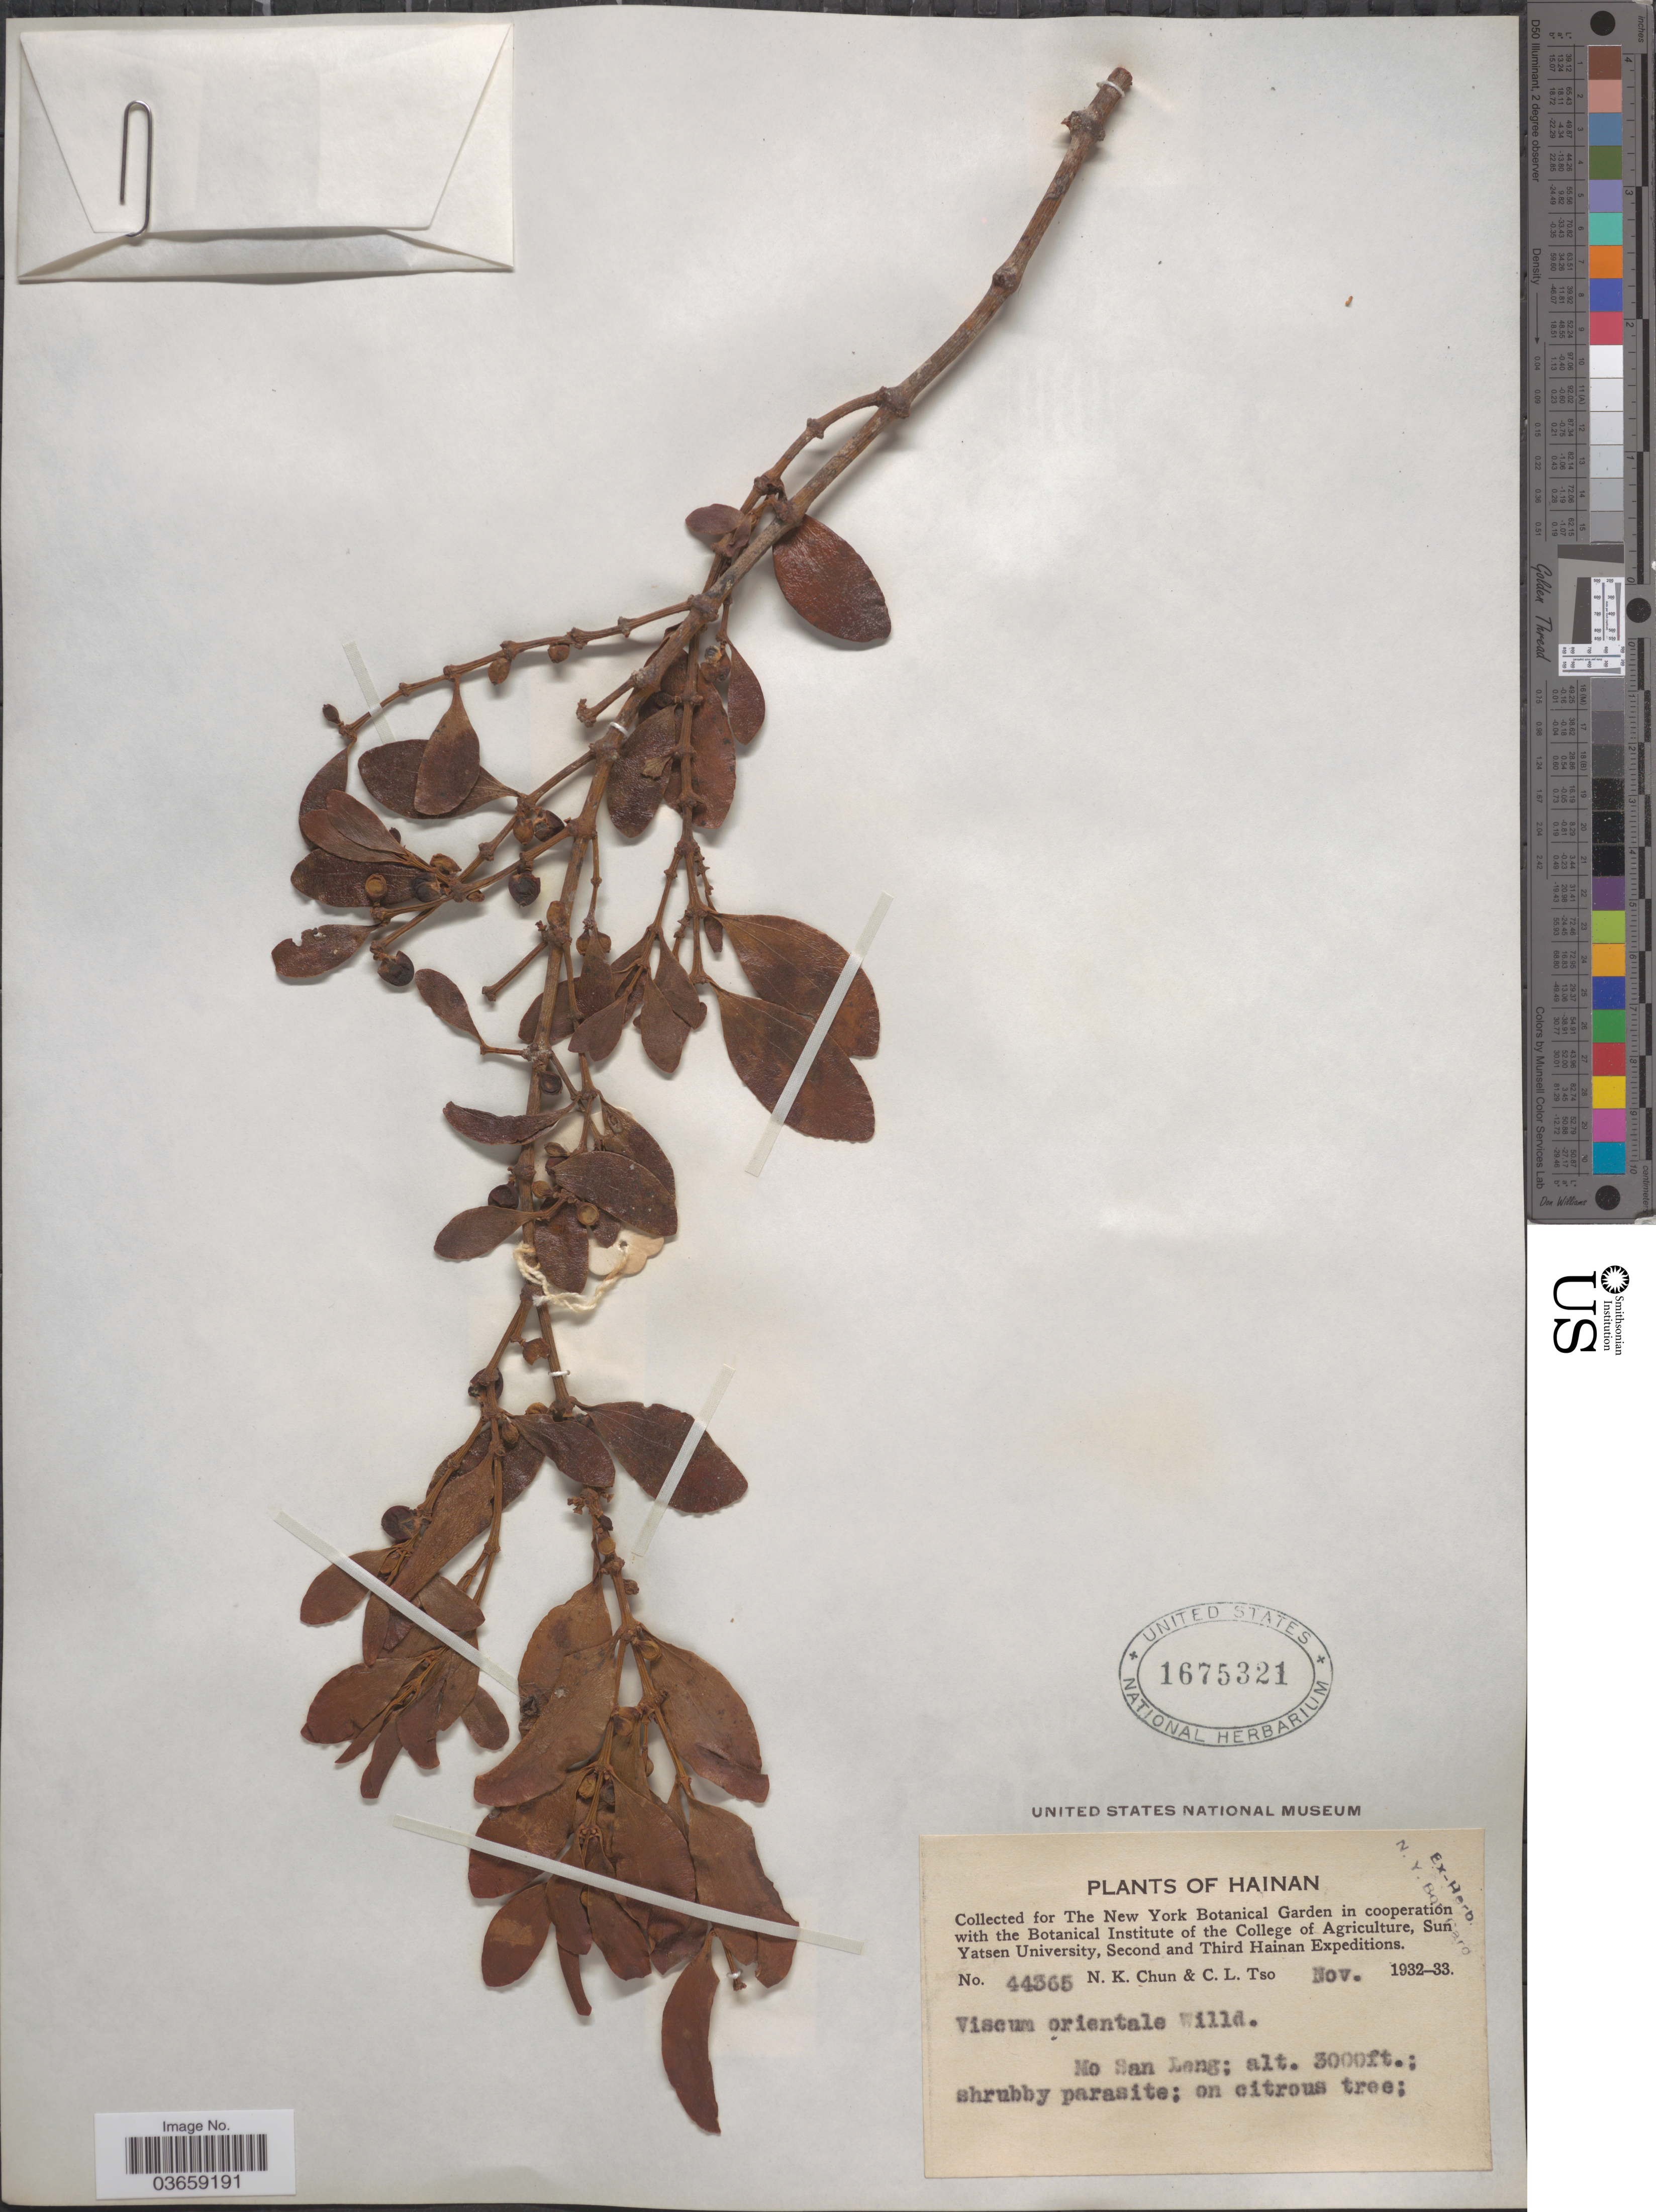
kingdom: Plantae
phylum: Tracheophyta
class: Magnoliopsida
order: Santalales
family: Viscaceae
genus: Viscum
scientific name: Viscum orientale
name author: DC.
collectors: N. K. Chun & C. Tso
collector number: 44365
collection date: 1932-11/1933-11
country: China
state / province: Hainan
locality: Mo San Leng.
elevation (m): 914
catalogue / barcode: US 1675321